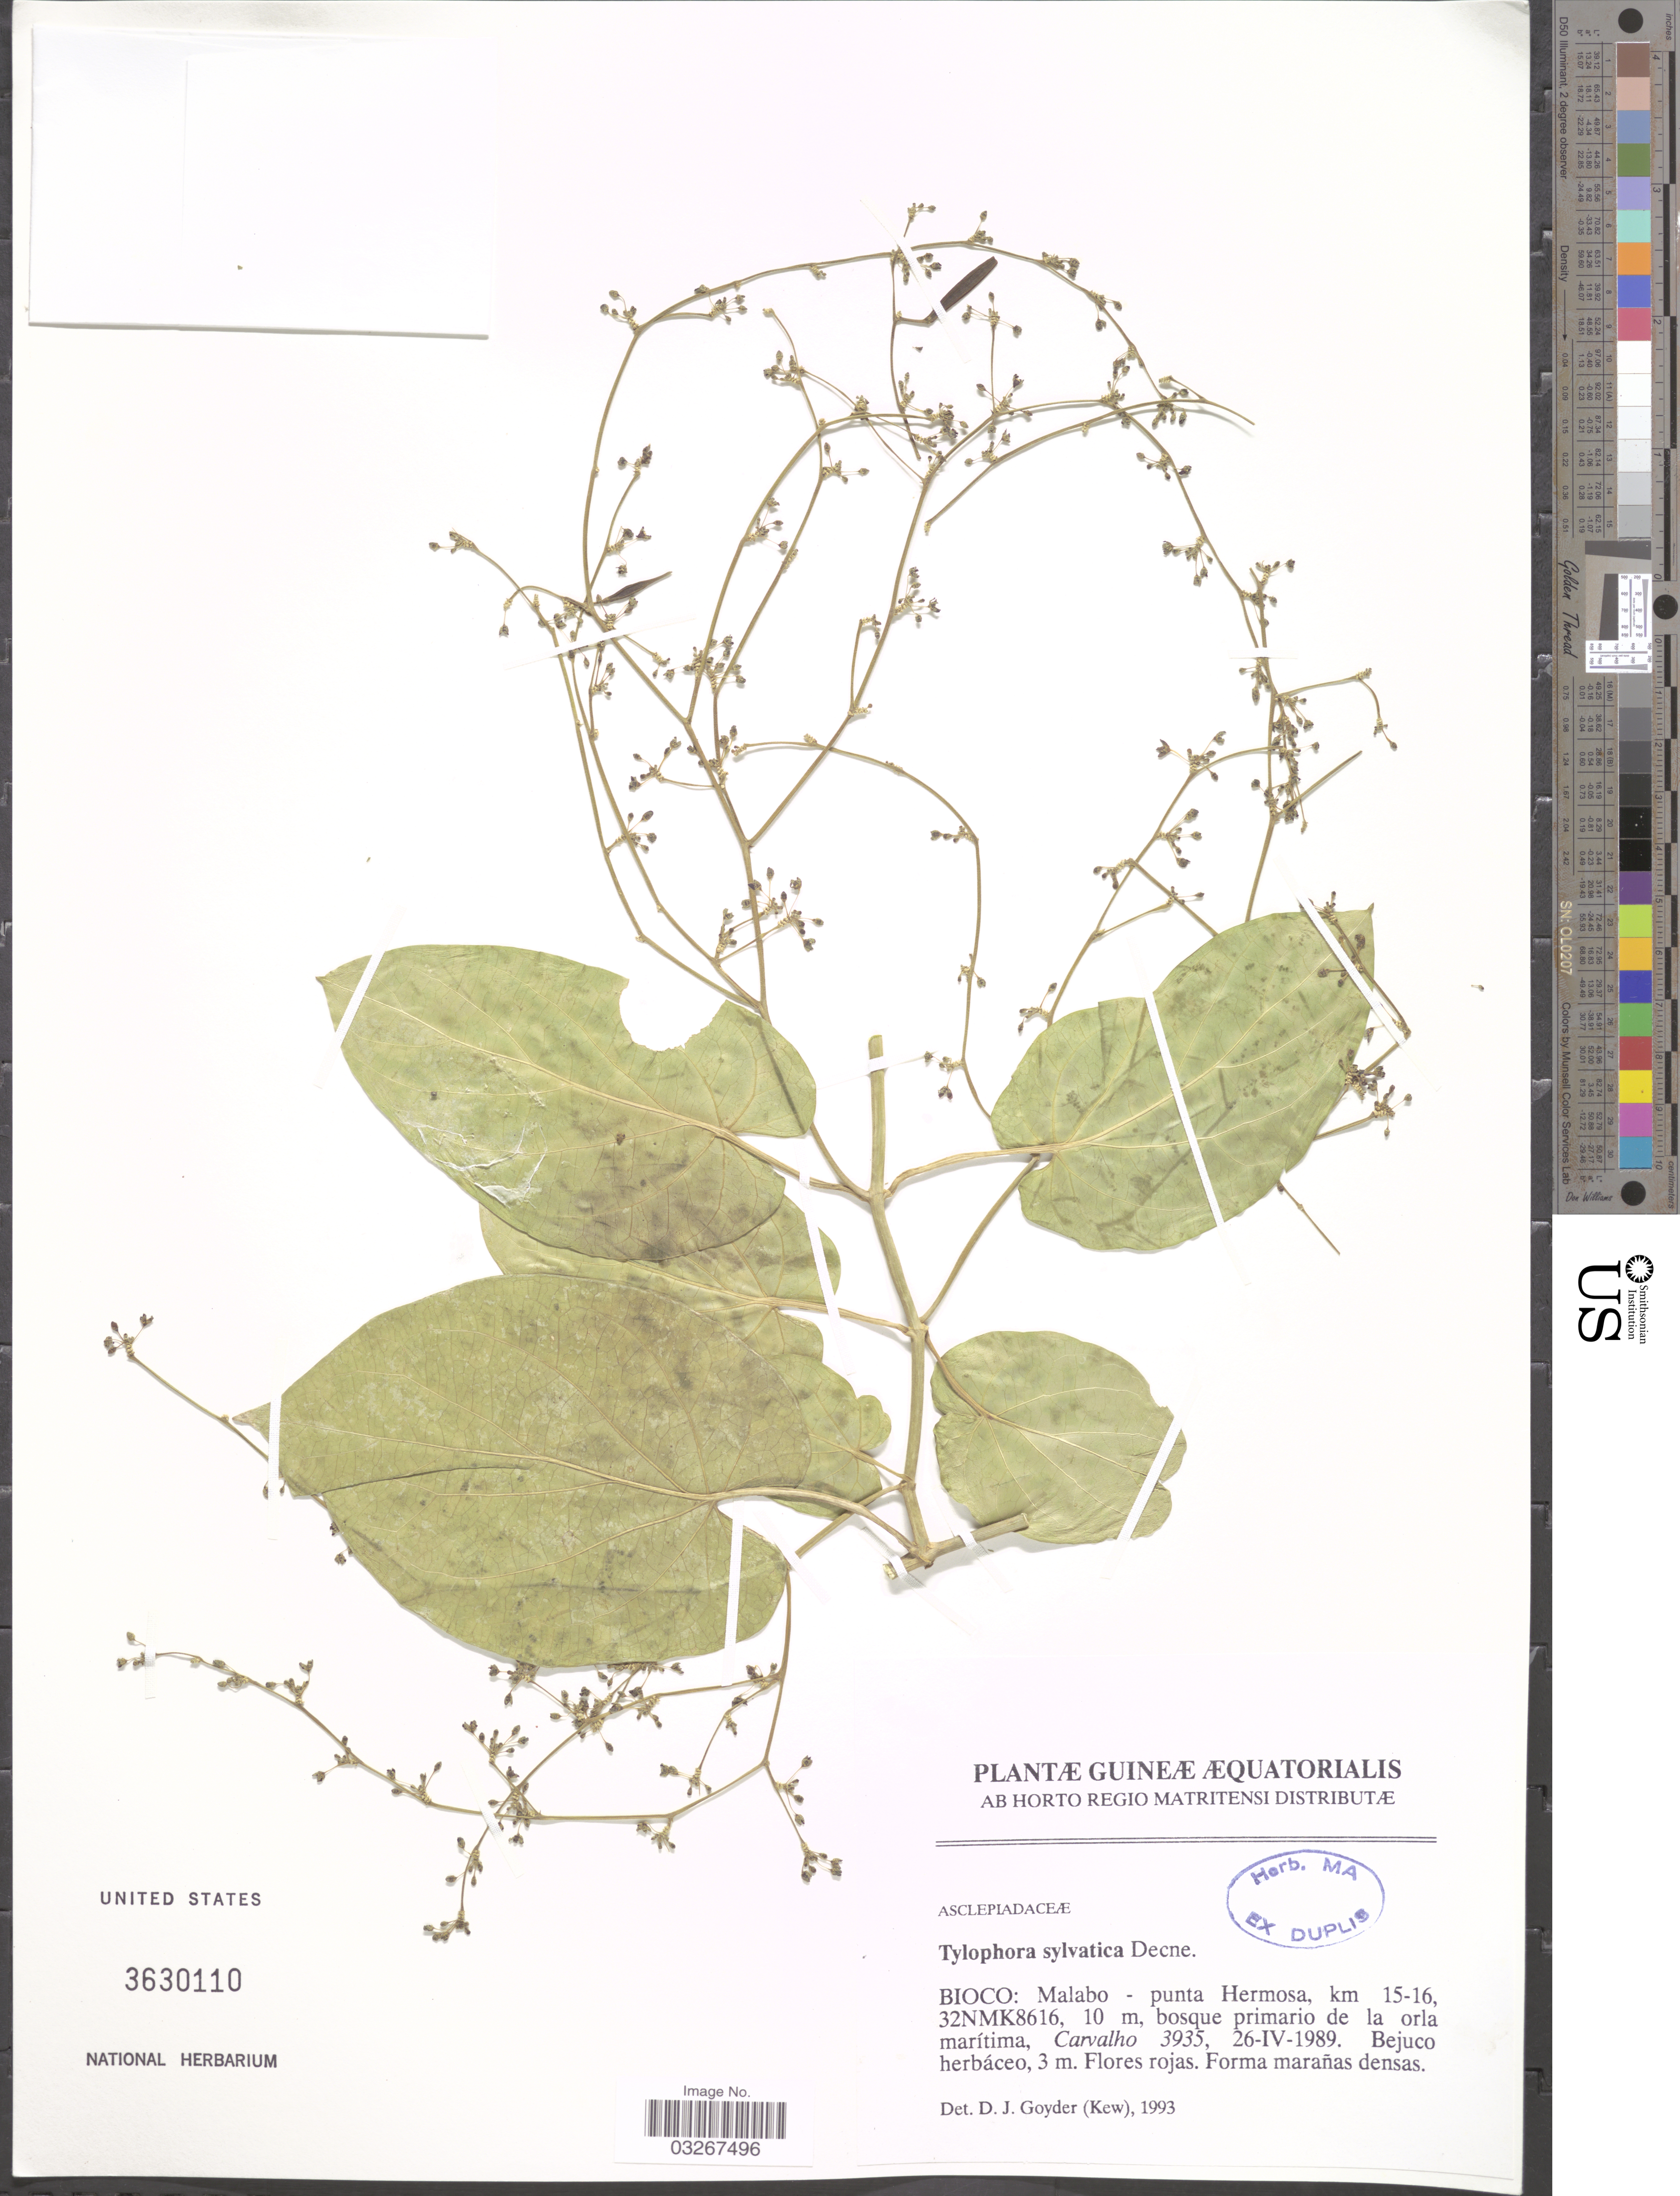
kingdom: Plantae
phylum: Tracheophyta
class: Magnoliopsida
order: Gentianales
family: Apocynaceae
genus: Tylophora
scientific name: Tylophora sylvatica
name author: Decne.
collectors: Carvalho, --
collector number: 3935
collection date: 1989-04-26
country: Equatorial Guinea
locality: Guineæ Æquatorialis, Bioco: Malabo - punta Hermosa, km 15-16, 32NMK8616.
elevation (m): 10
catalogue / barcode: US 3630110